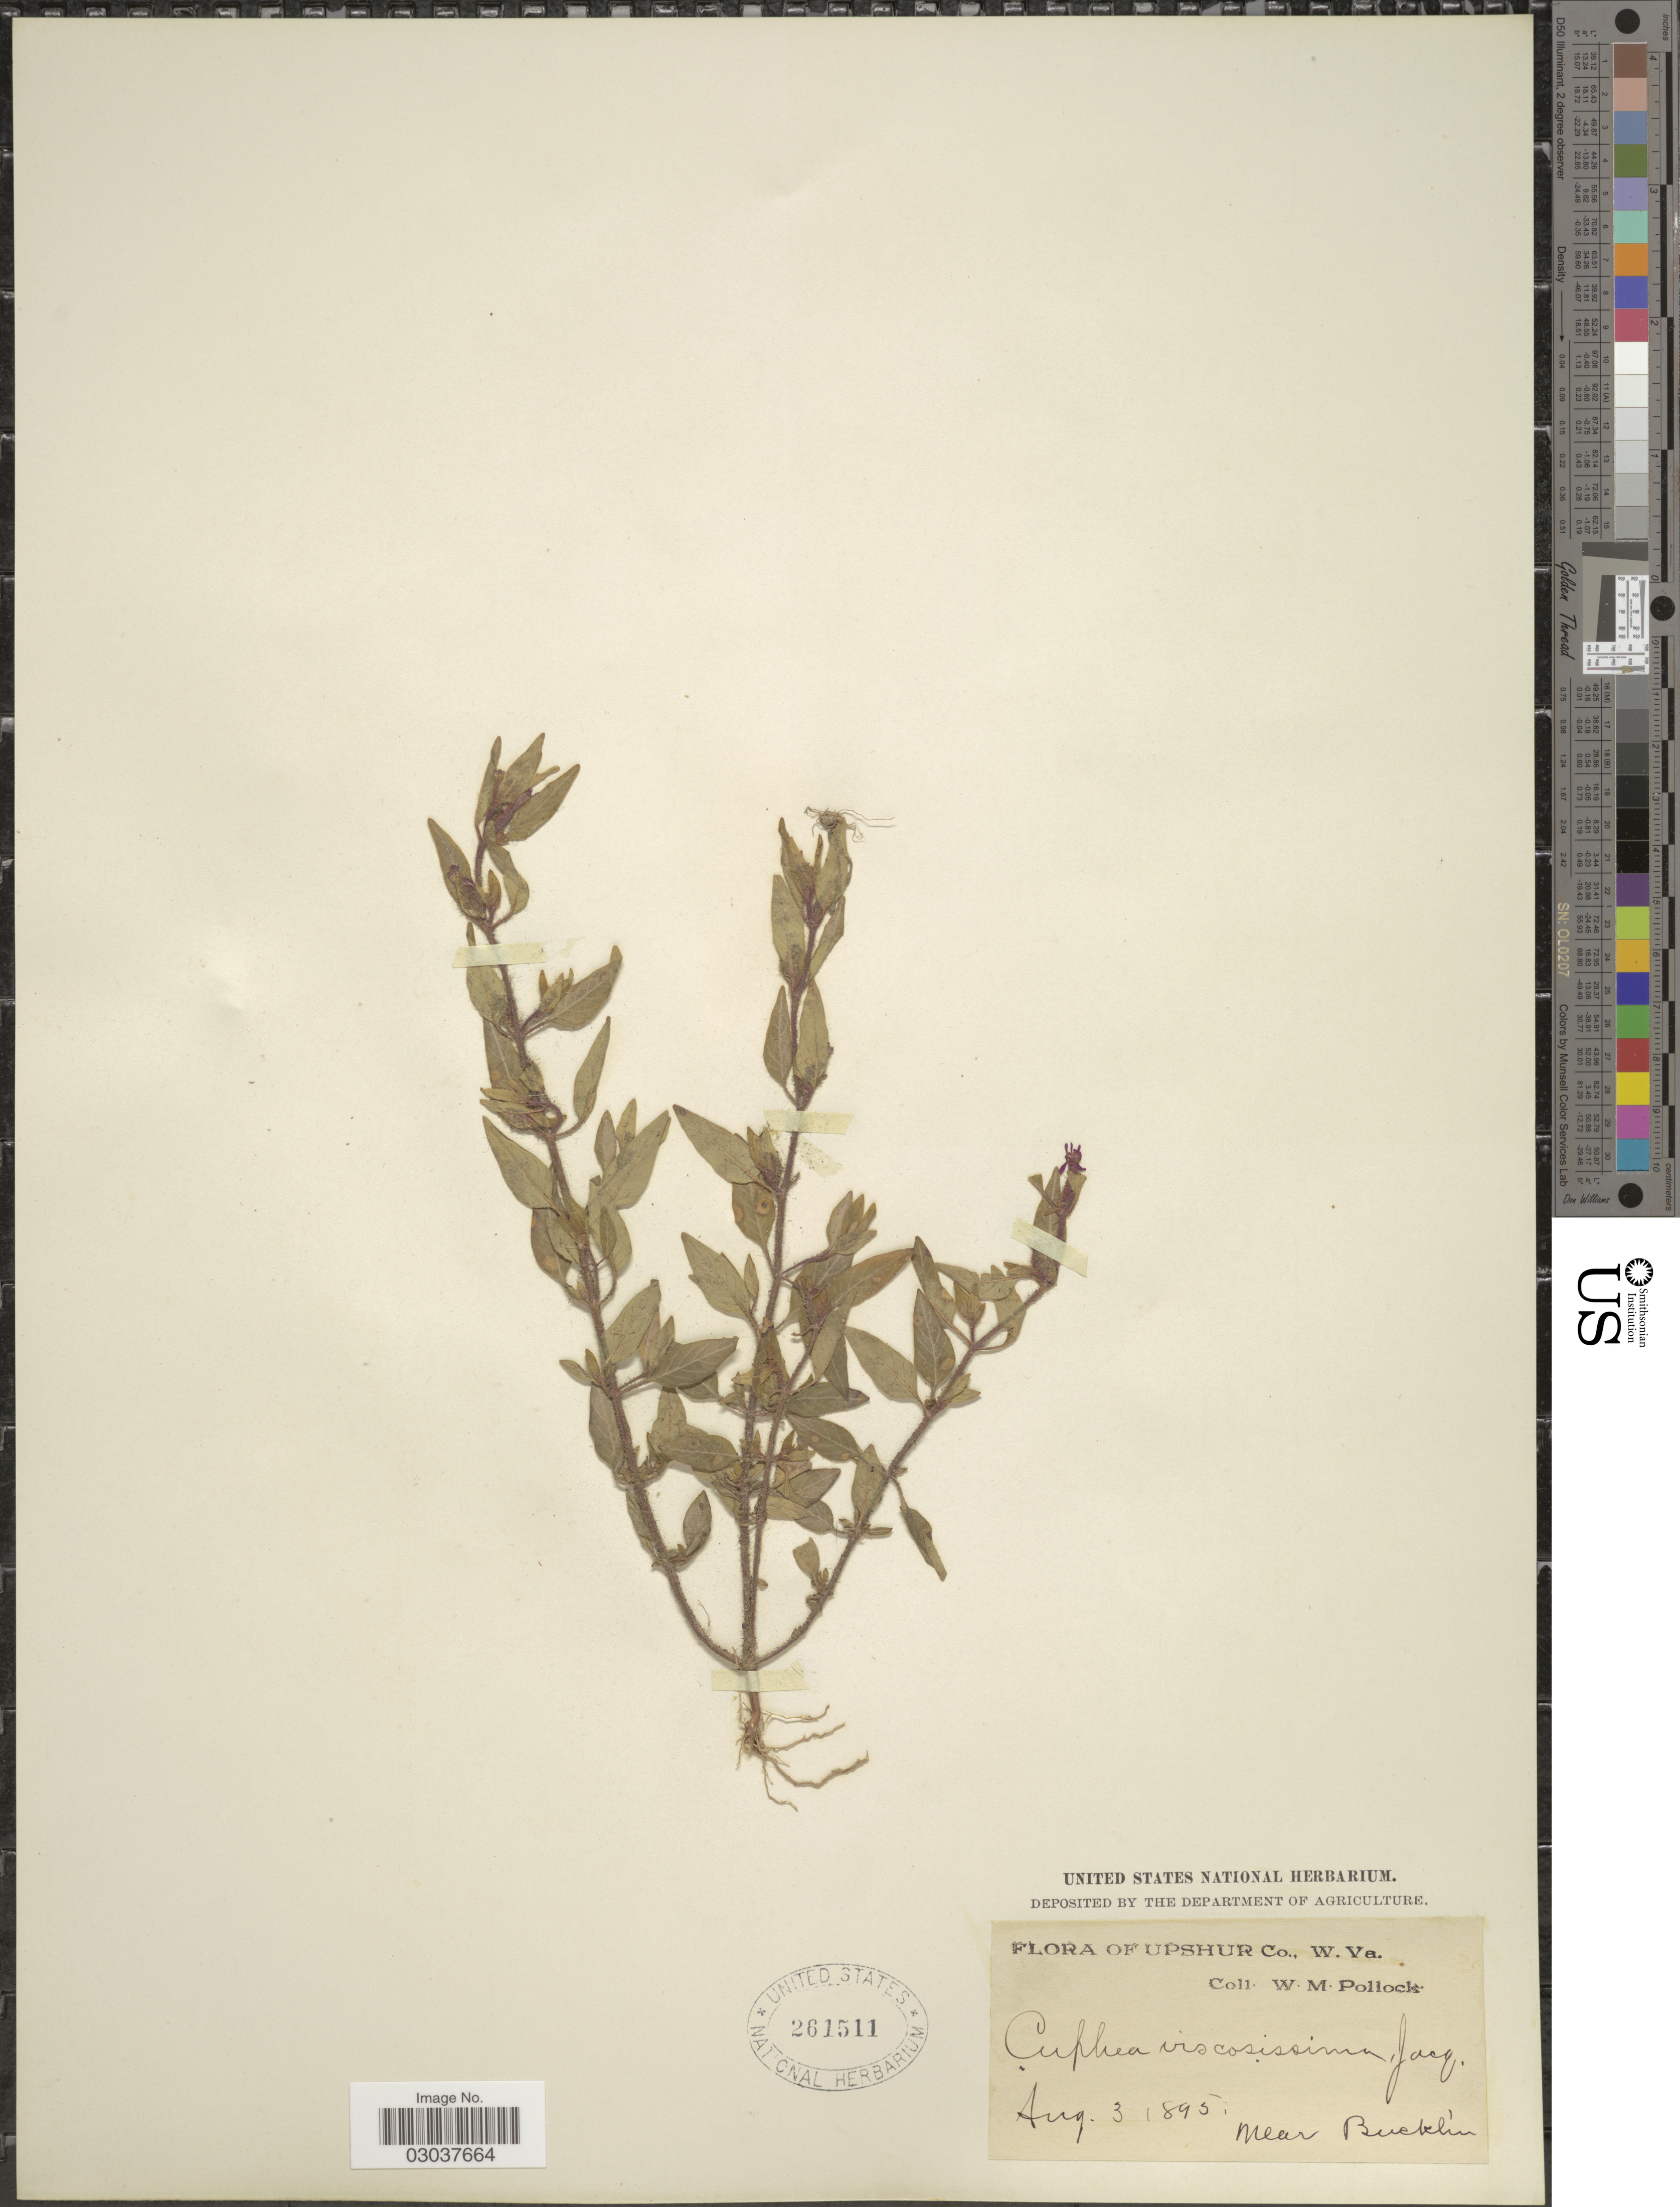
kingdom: Plantae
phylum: Tracheophyta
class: Magnoliopsida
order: Myrtales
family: Lythraceae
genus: Cuphea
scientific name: Cuphea petiolata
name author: Pohl ex Koehne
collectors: W. M. Pollock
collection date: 1895-08-03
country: United States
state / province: West Virginia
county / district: Upshur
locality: W. Va. Near Bucklin.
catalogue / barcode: US 261511